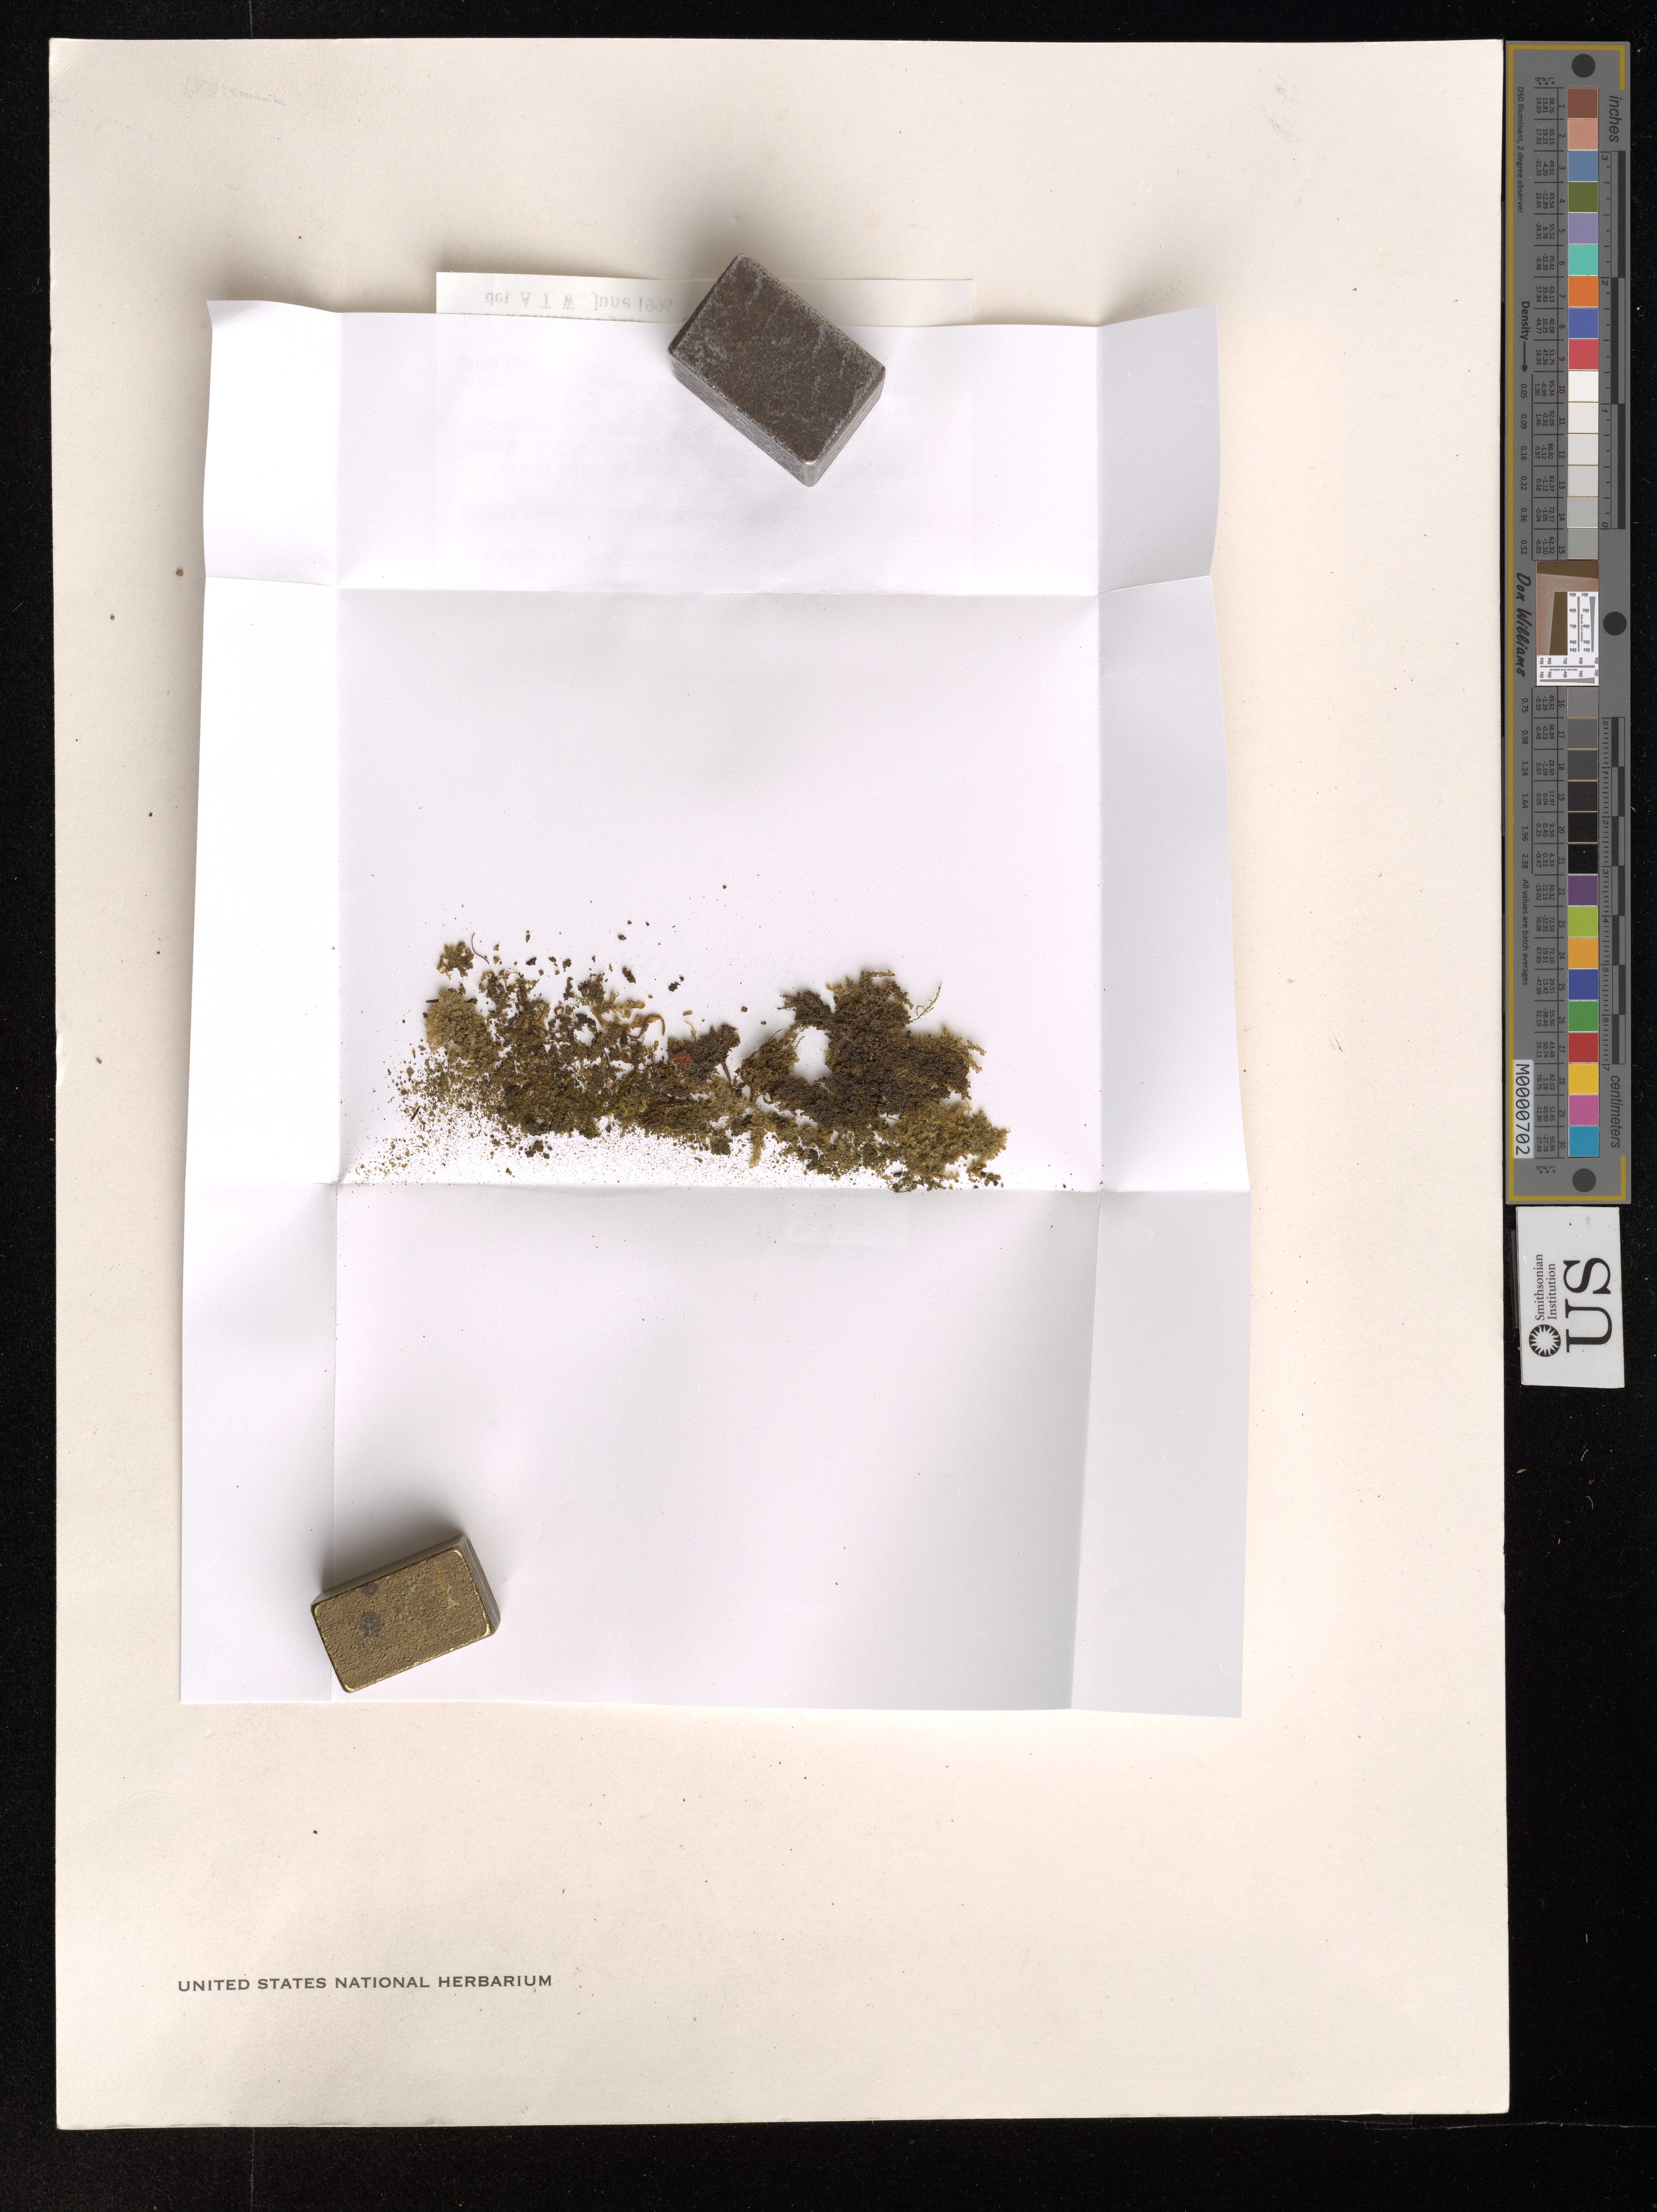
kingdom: Plantae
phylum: Marchantiophyta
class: Jungermanniopsida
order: Porellales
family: Radulaceae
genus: Radula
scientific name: Radula complanata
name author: (L.) Dumort.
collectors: A. T. Whittemore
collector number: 5417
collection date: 1996-03-31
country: United States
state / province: California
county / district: San Mateo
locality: San Mateo County. Skyline Blvd (hwy 35) 0.5 miles north of the entrance to Purissima Creek Open Space Preserve, 0.8 miles north of Comstock Rd.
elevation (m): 610